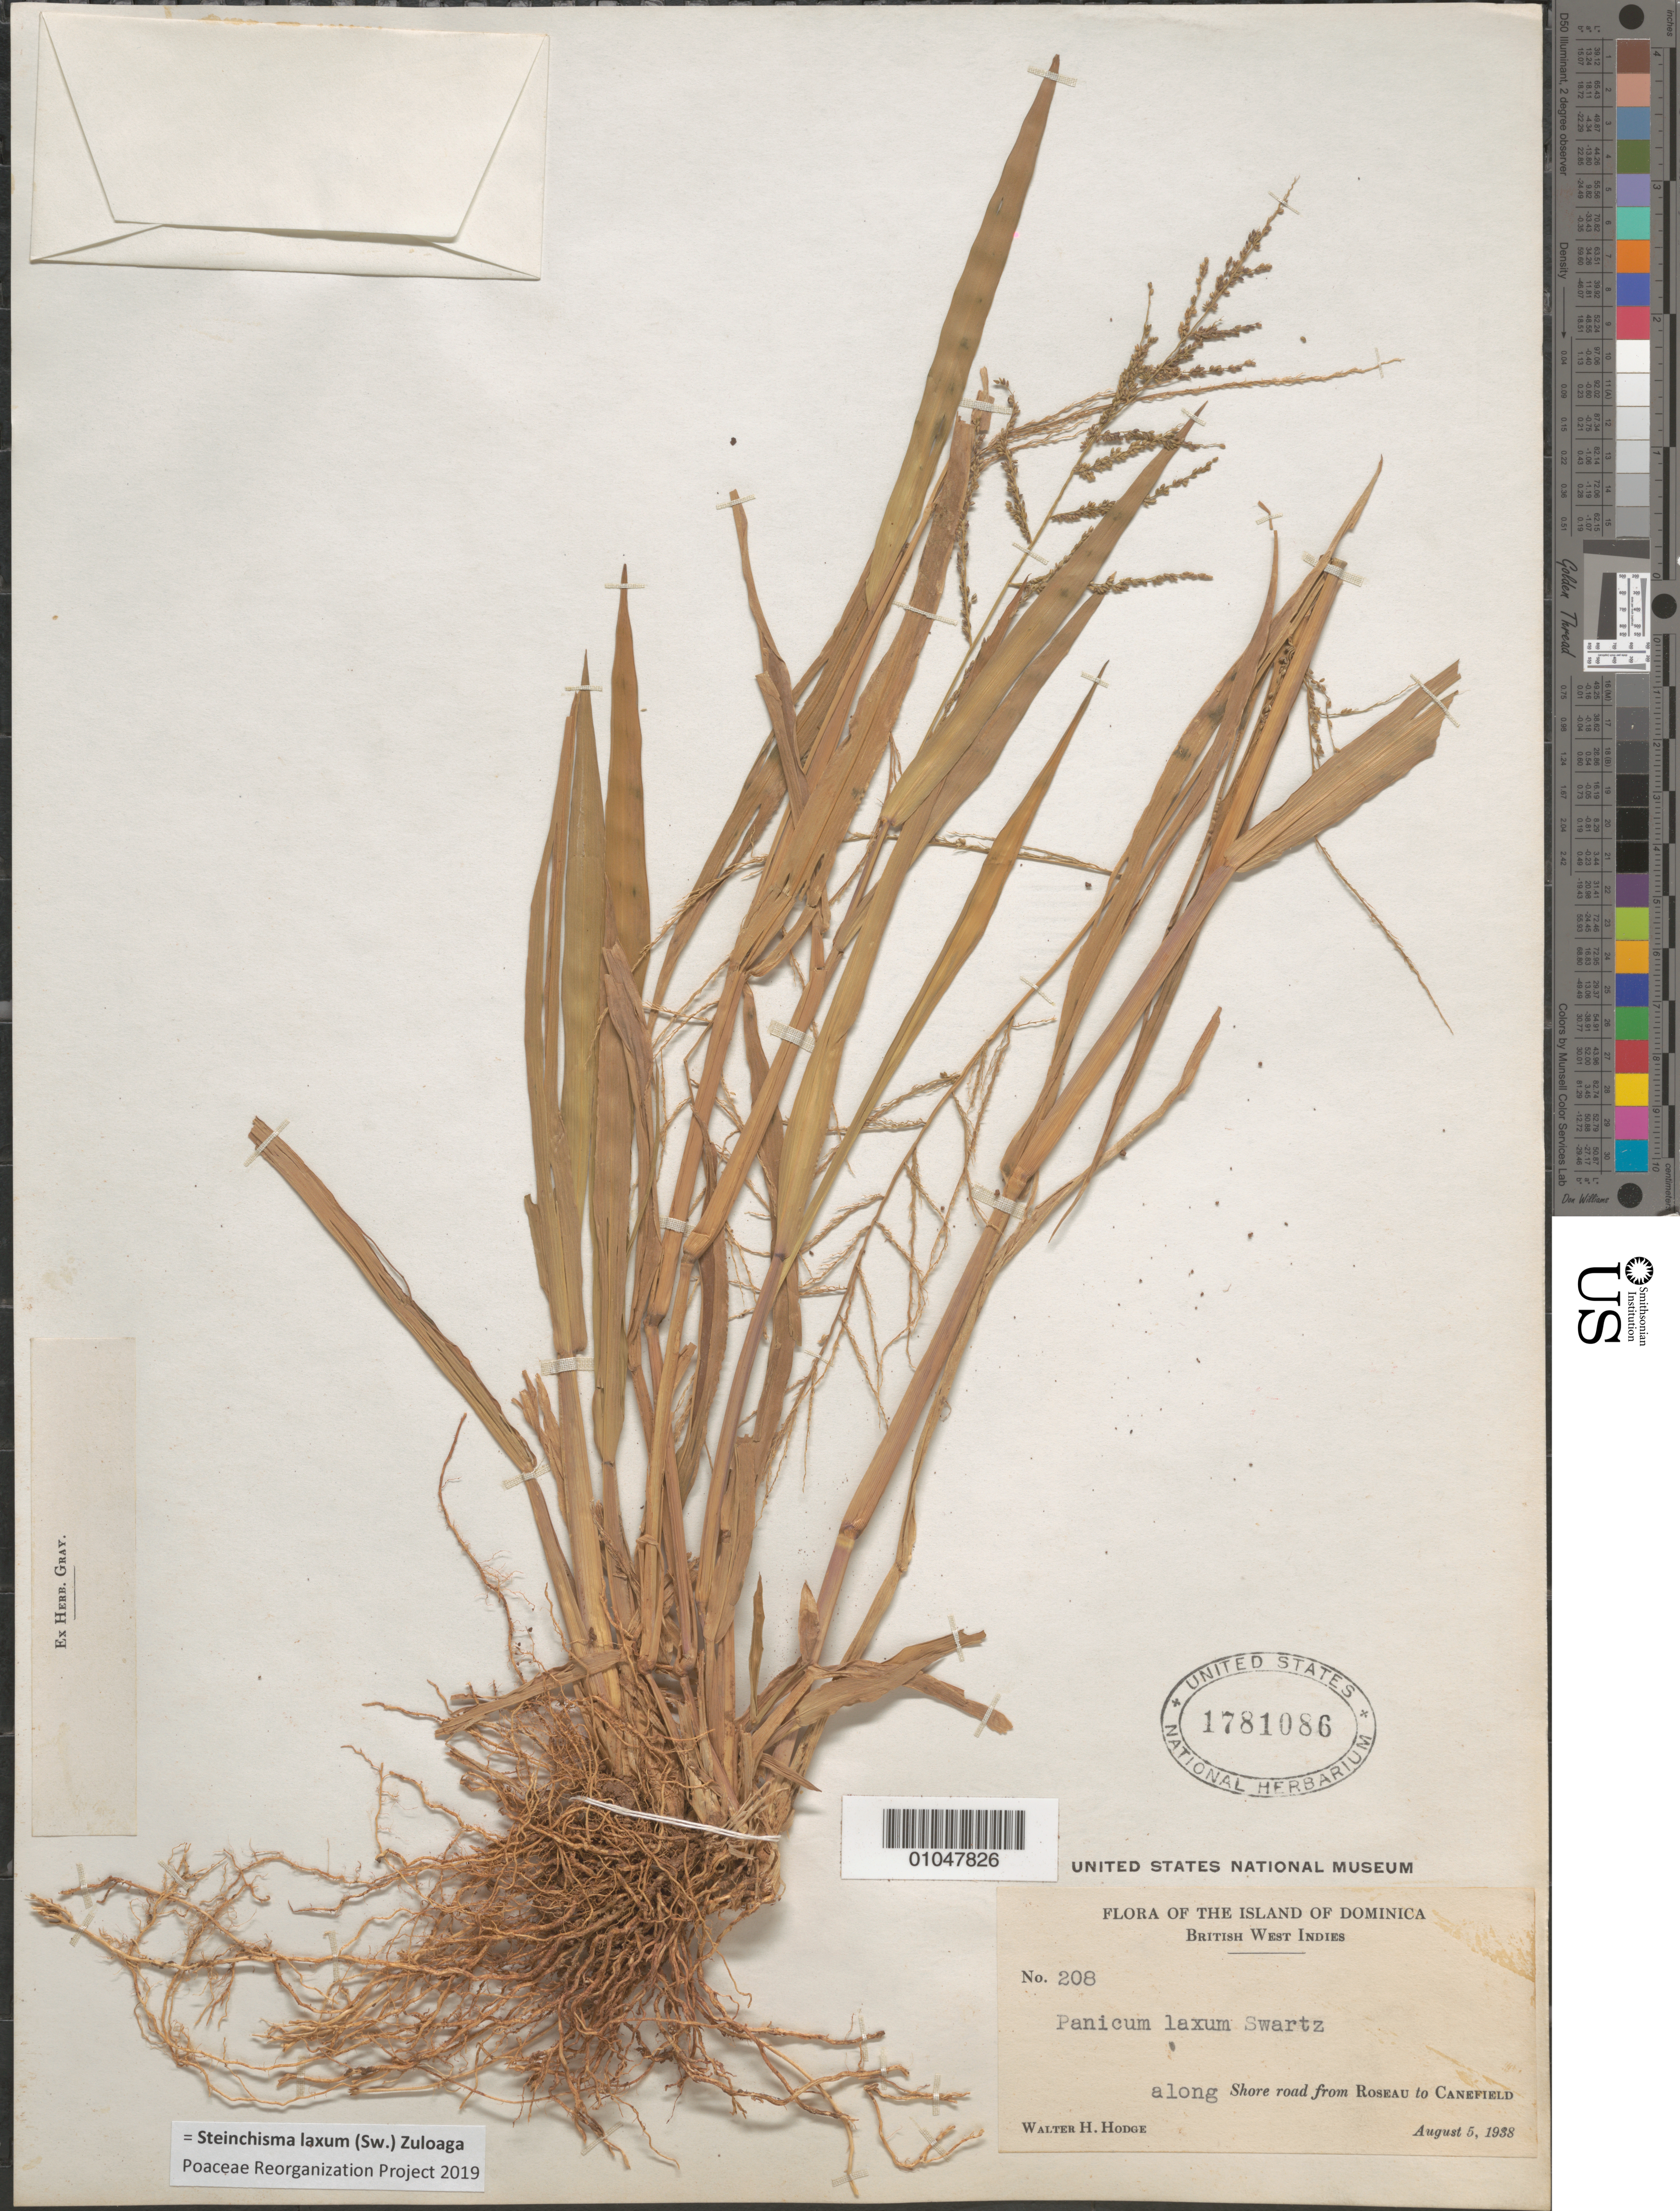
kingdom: Plantae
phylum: Tracheophyta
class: Liliopsida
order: Poales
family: Poaceae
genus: Panicum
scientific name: Panicum laxum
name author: Sw.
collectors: W. Hodge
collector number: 208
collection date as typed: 05 Aug 1938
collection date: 1938-08-05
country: Dominica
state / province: St. George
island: Dominica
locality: Along Shore road from Roseau to Canefield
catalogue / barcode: US 1781086